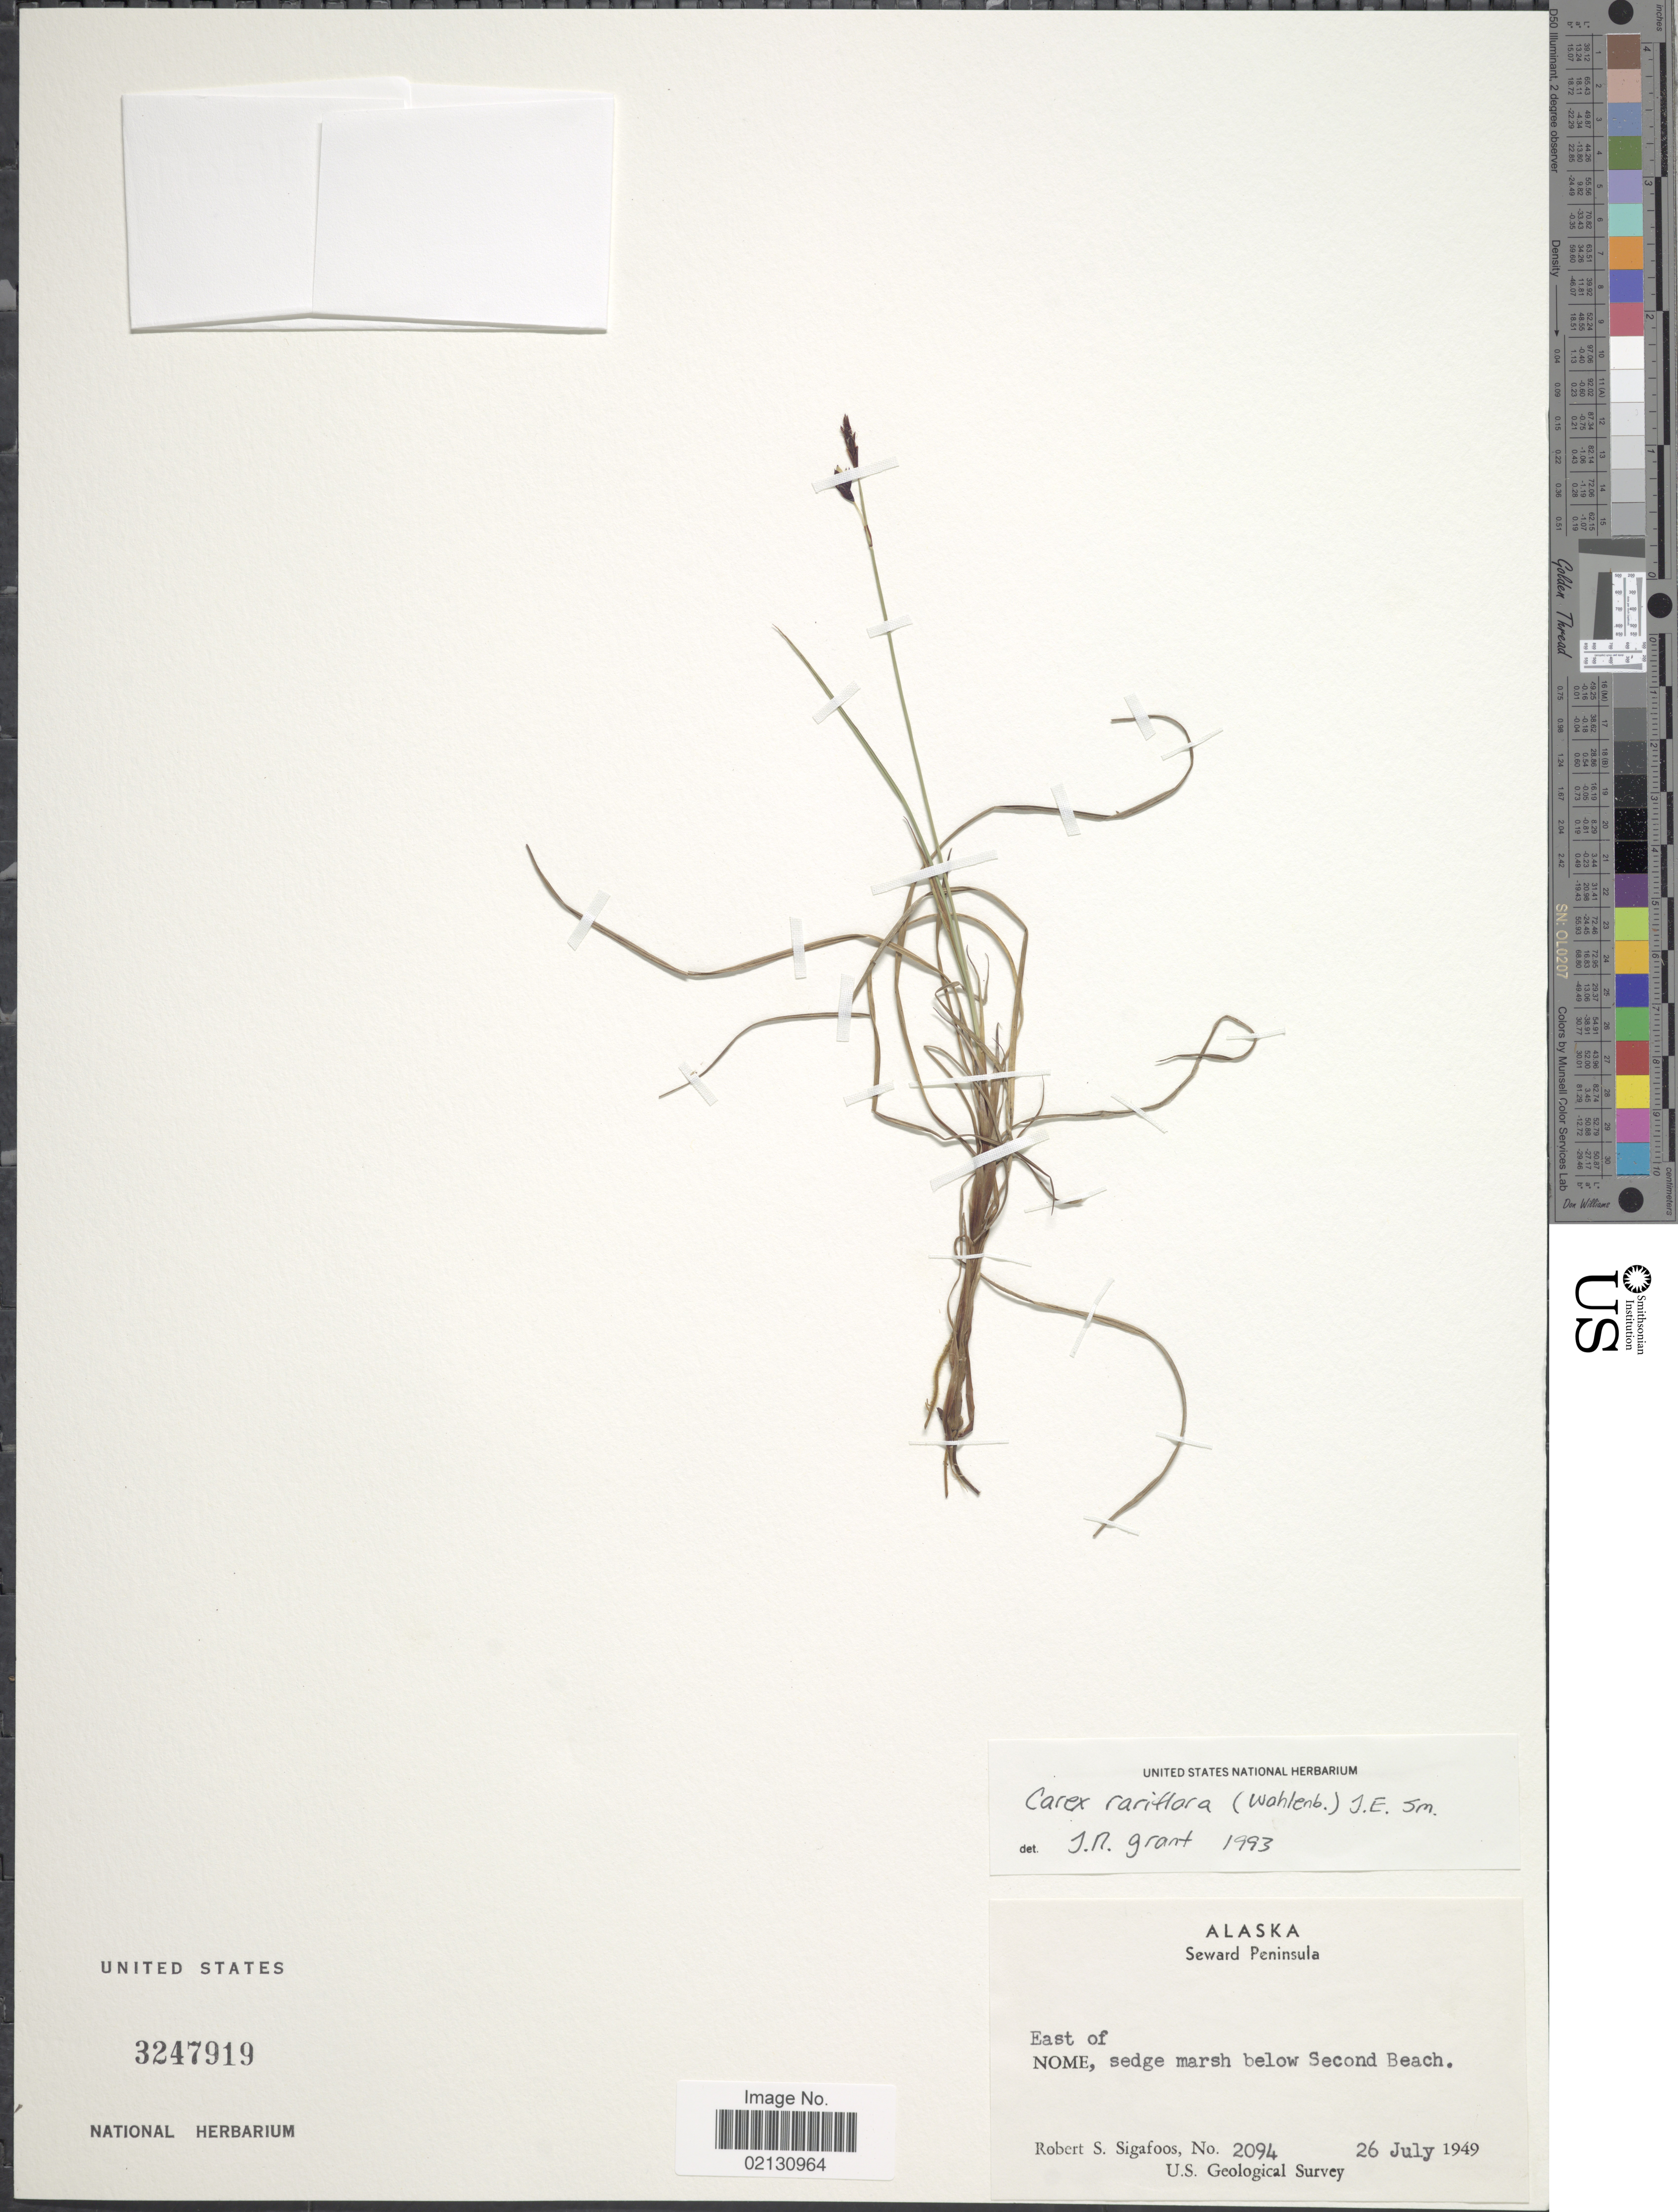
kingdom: Plantae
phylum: Tracheophyta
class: Liliopsida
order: Poales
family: Cyperaceae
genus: Carex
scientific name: Carex rariflora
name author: (Wahlenb.) Sm.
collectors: R. Sigafoos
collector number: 2094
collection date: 1949-07-26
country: United States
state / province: Alaska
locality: Seward Peninsula. East of Nome, below Second Beach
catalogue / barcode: US 3247919